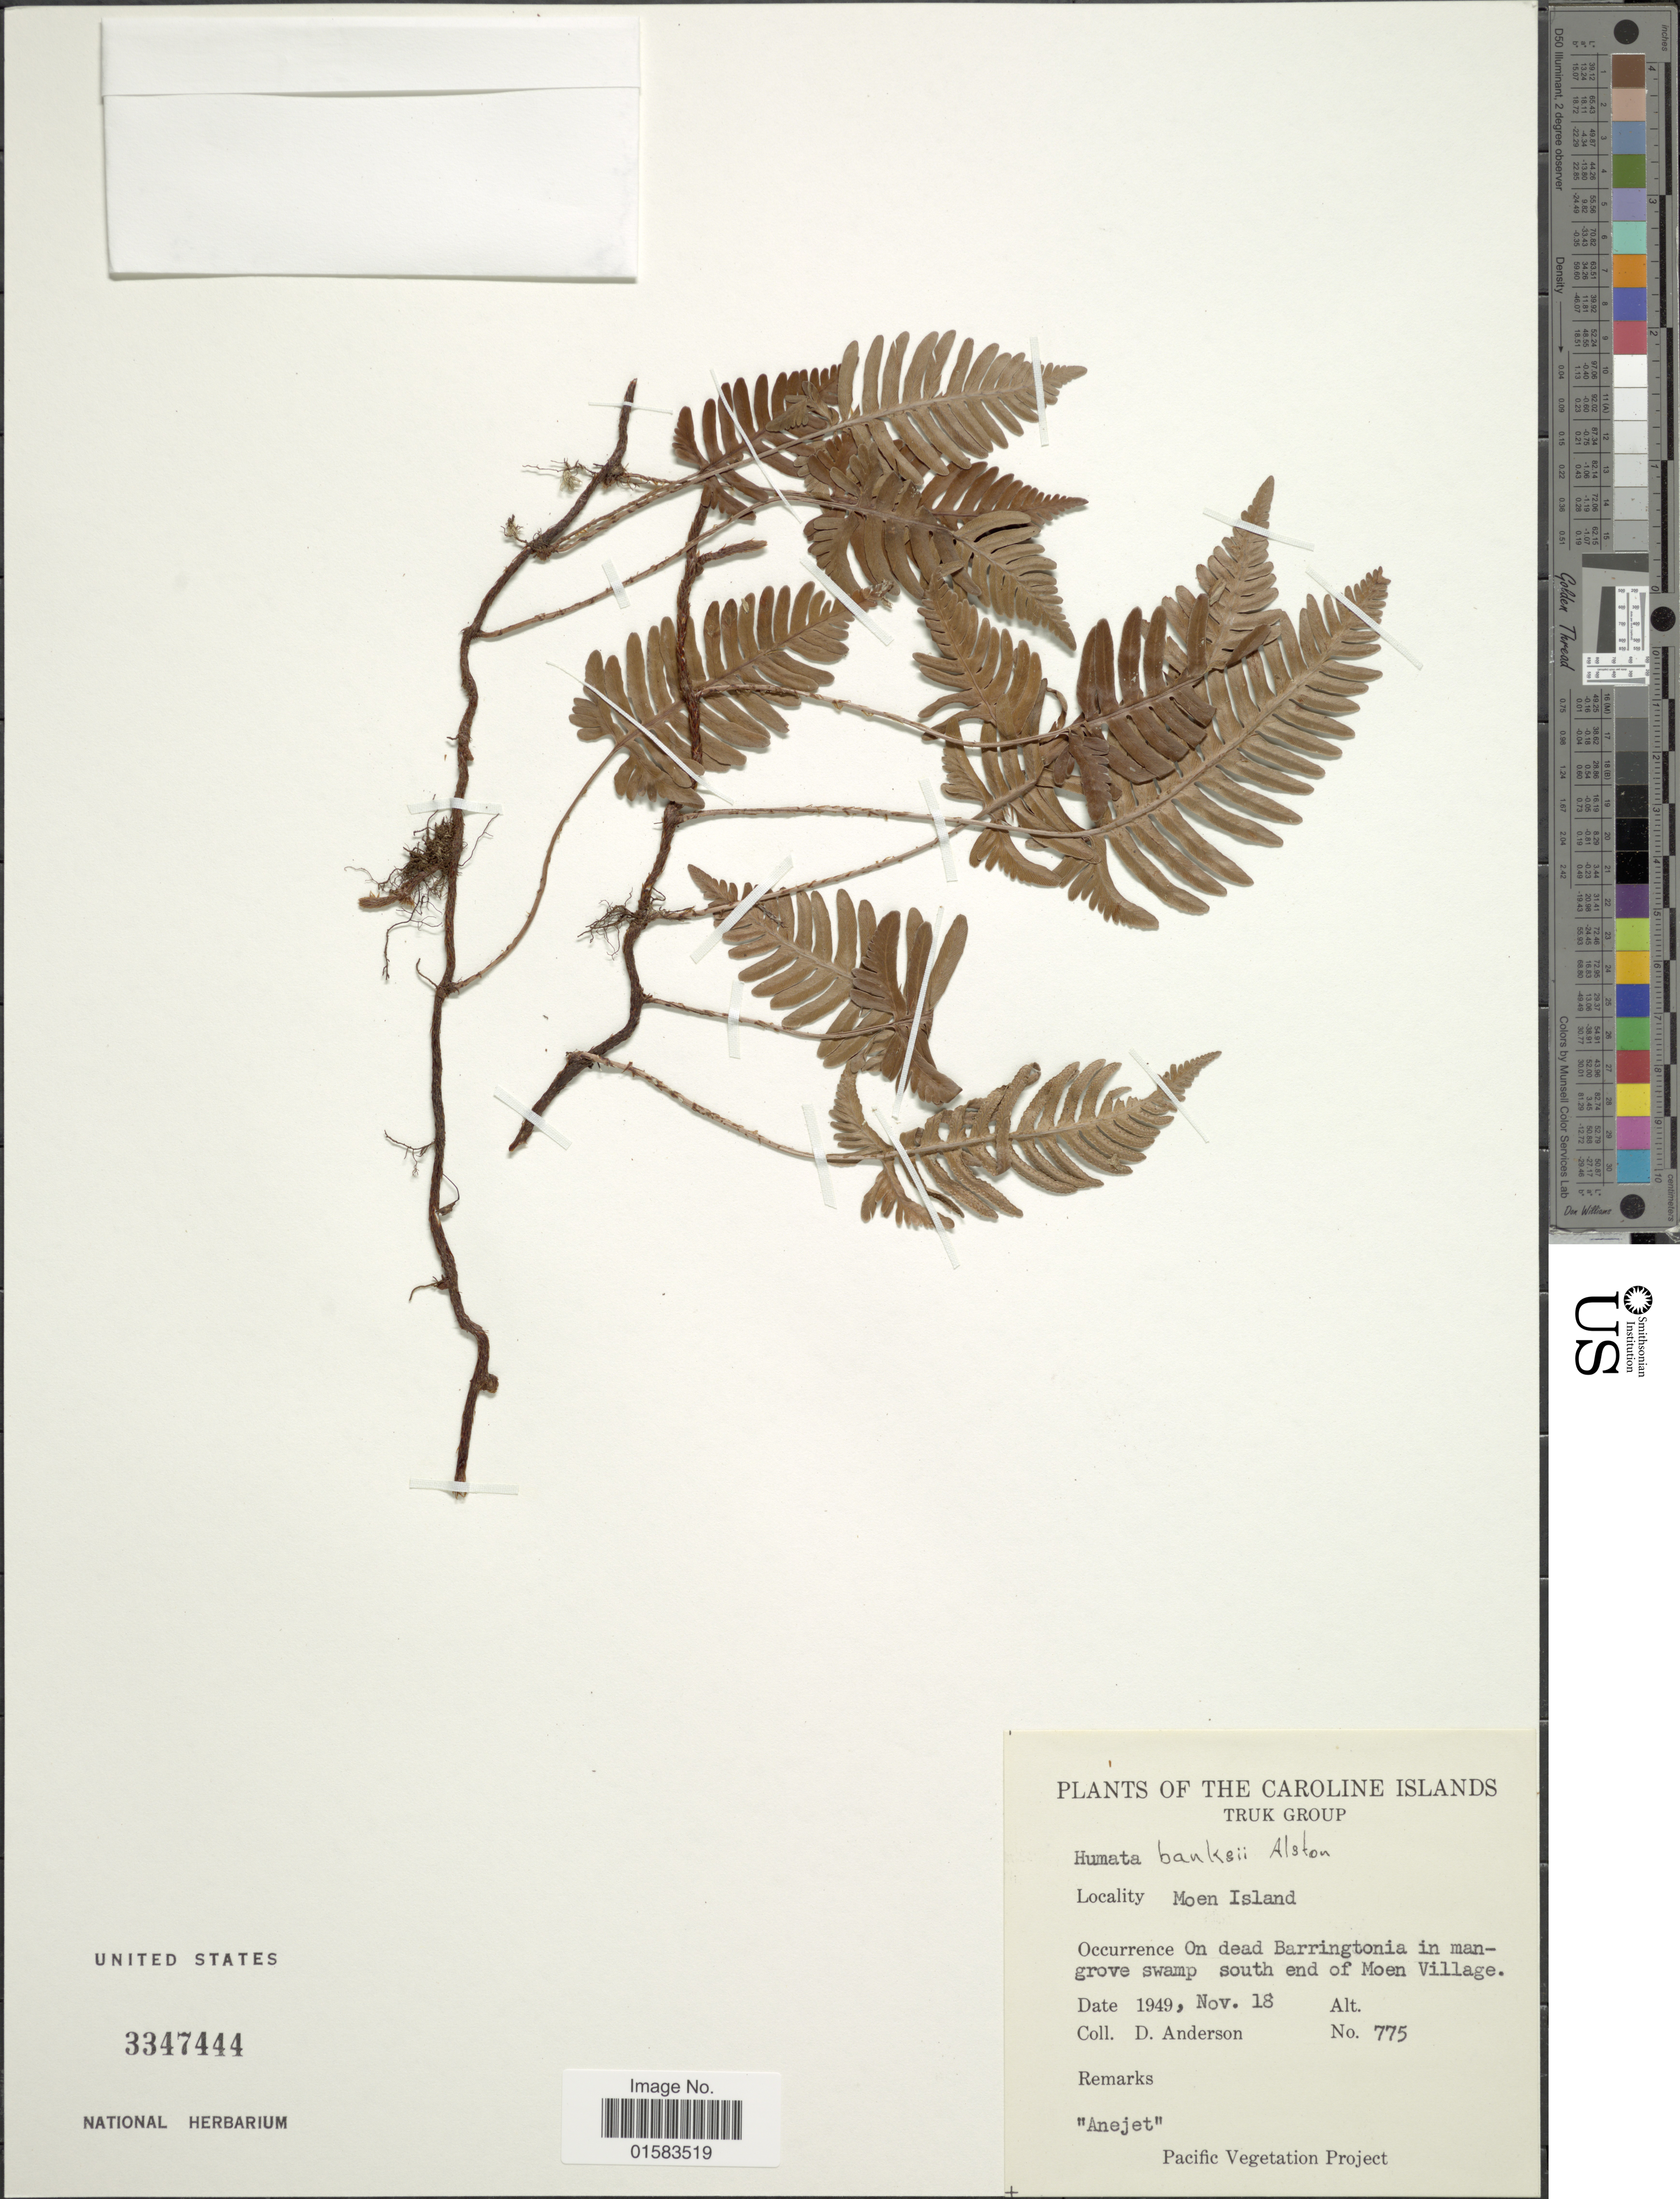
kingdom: Plantae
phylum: Tracheophyta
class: Polypodiopsida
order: Polypodiales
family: Davalliaceae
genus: Davallia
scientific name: Davallia pectinata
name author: Sm.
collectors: D. Anderson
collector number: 775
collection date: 1949-11-18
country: Micronesia, Federated States of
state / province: Truk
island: Moen [Wono]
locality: On dead Barringtonia in mangrove swamp south end of Moen Village, The Caroline Islands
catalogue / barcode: US 3347444